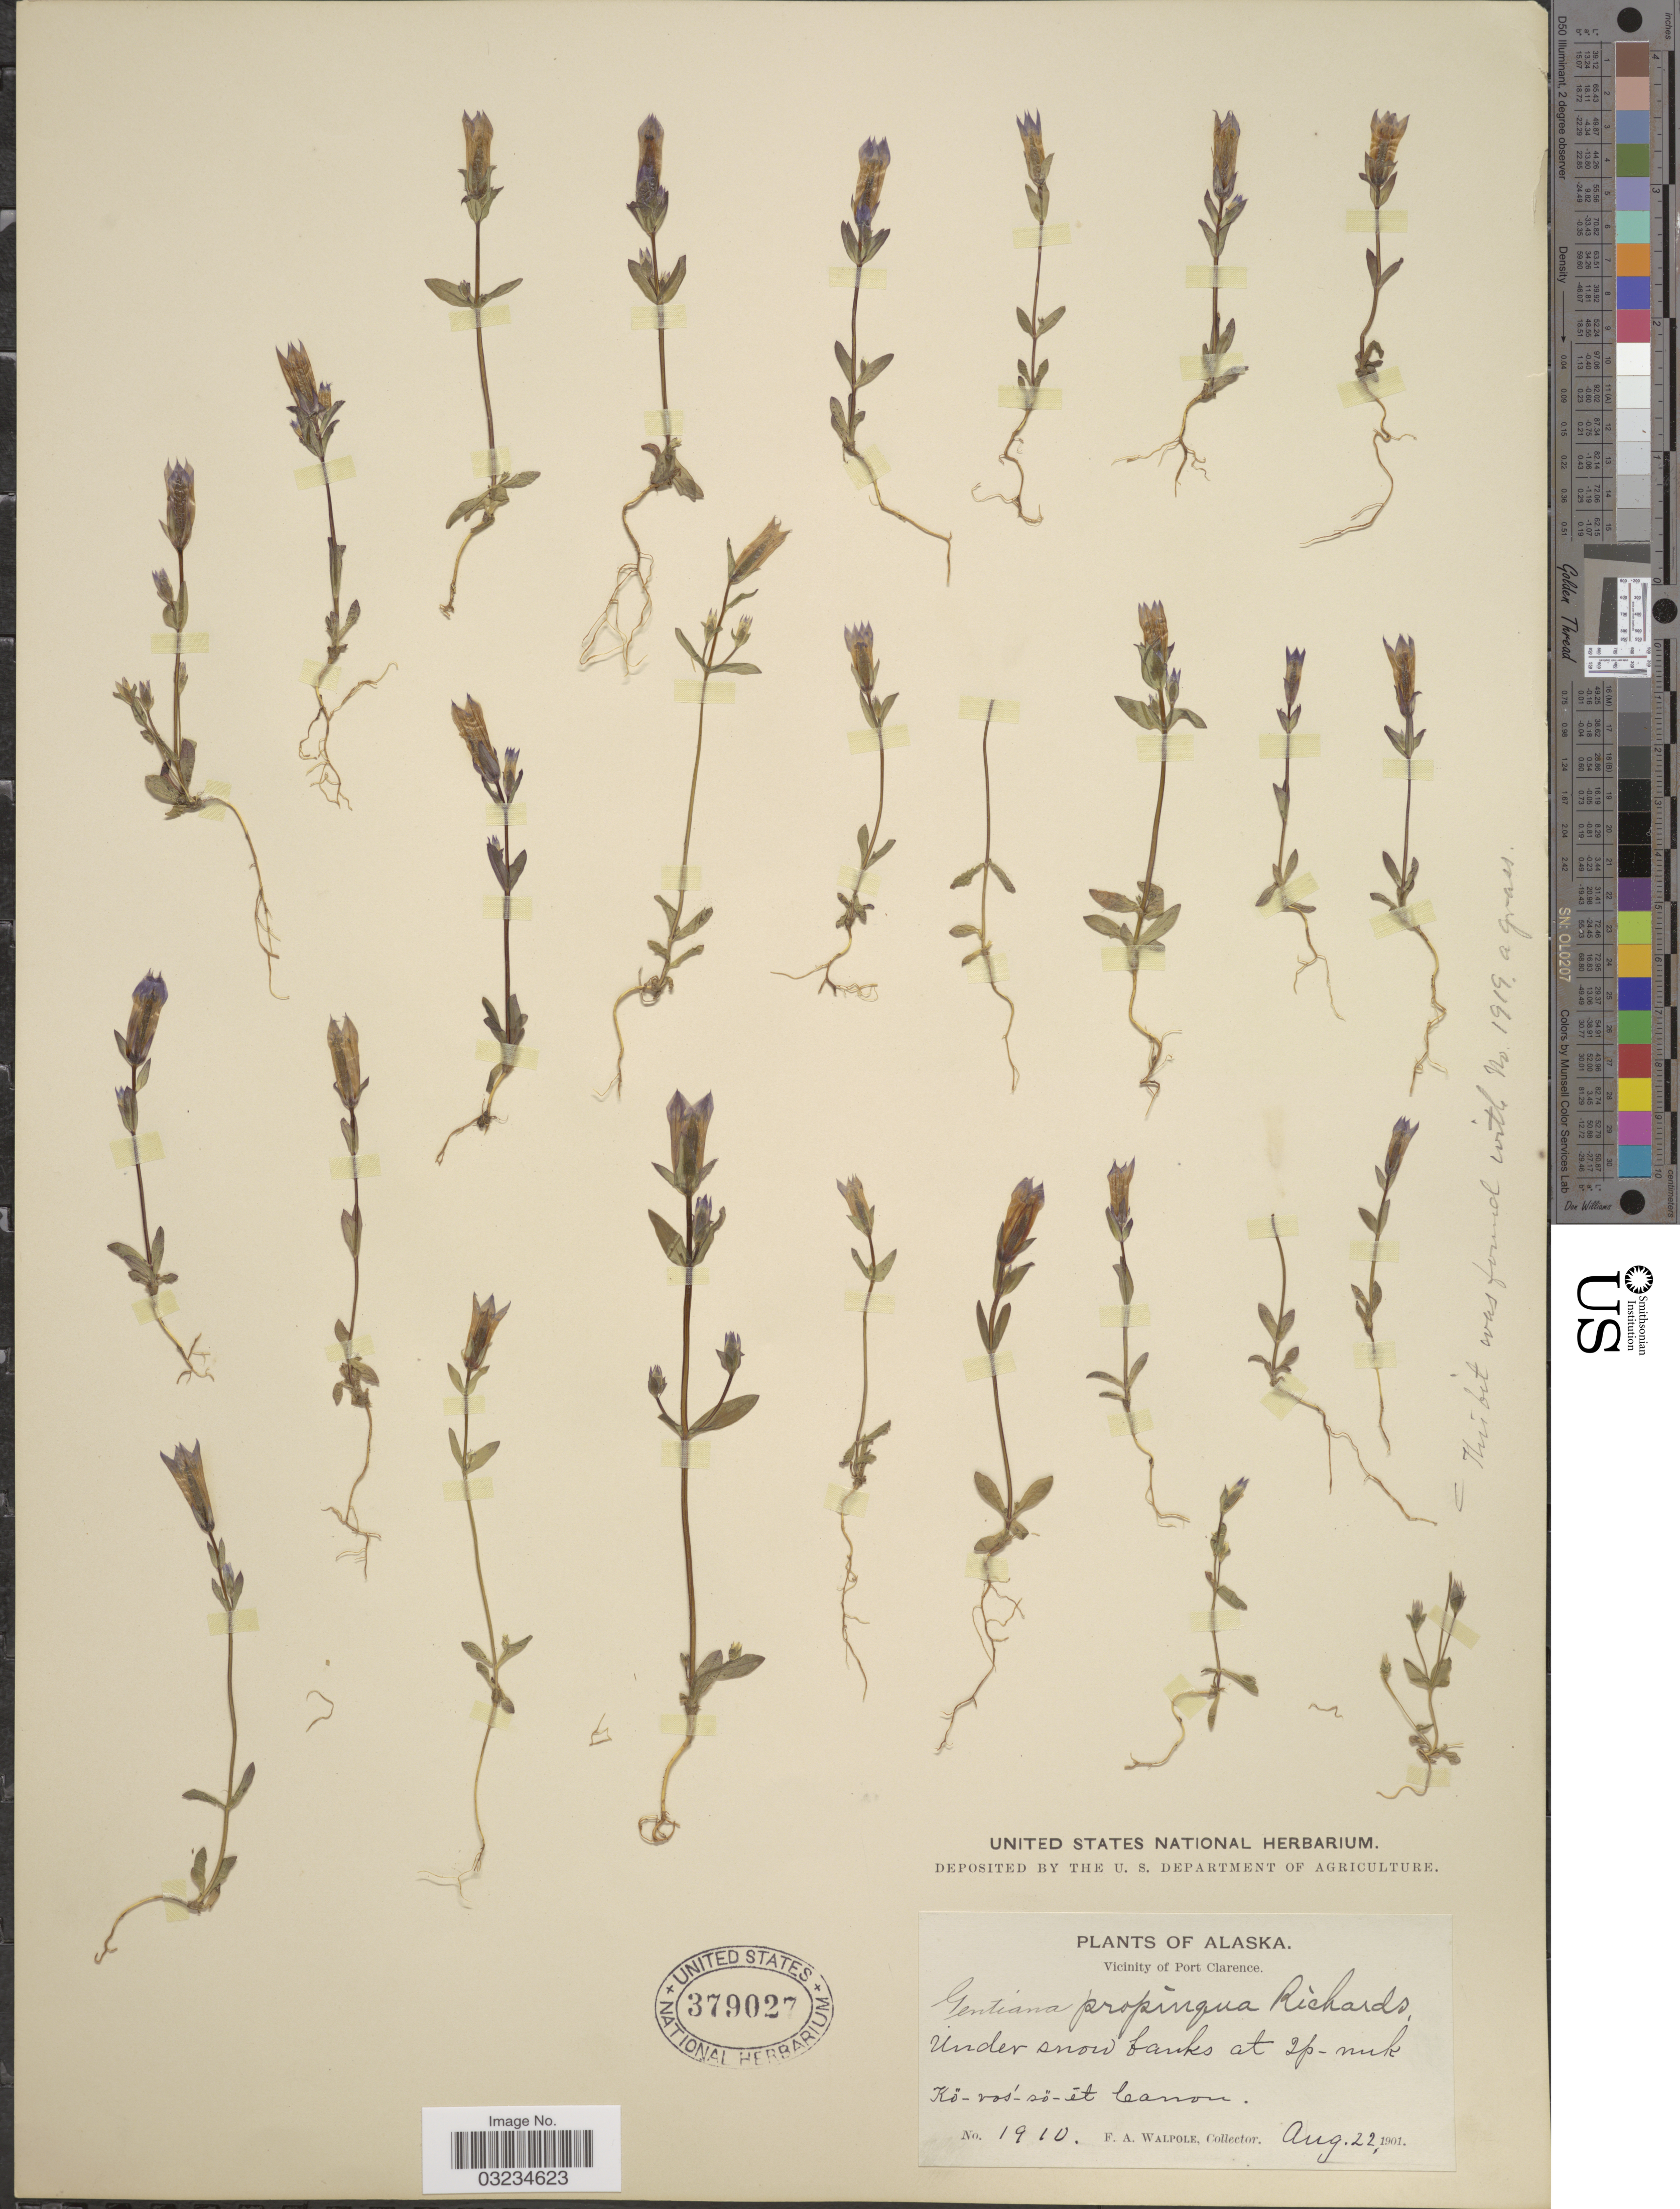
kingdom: Plantae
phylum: Tracheophyta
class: Magnoliopsida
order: Gentianales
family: Gentianaceae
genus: Gentiana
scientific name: Gentiana propinqua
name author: Richards.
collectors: F. Walpole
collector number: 1910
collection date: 1901-08-22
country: United States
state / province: Alaska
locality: Vicinity of Port Clarence. Under snow banks at Ip-nuk, Kö-ros'-sö-ét Canon.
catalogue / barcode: US 379027